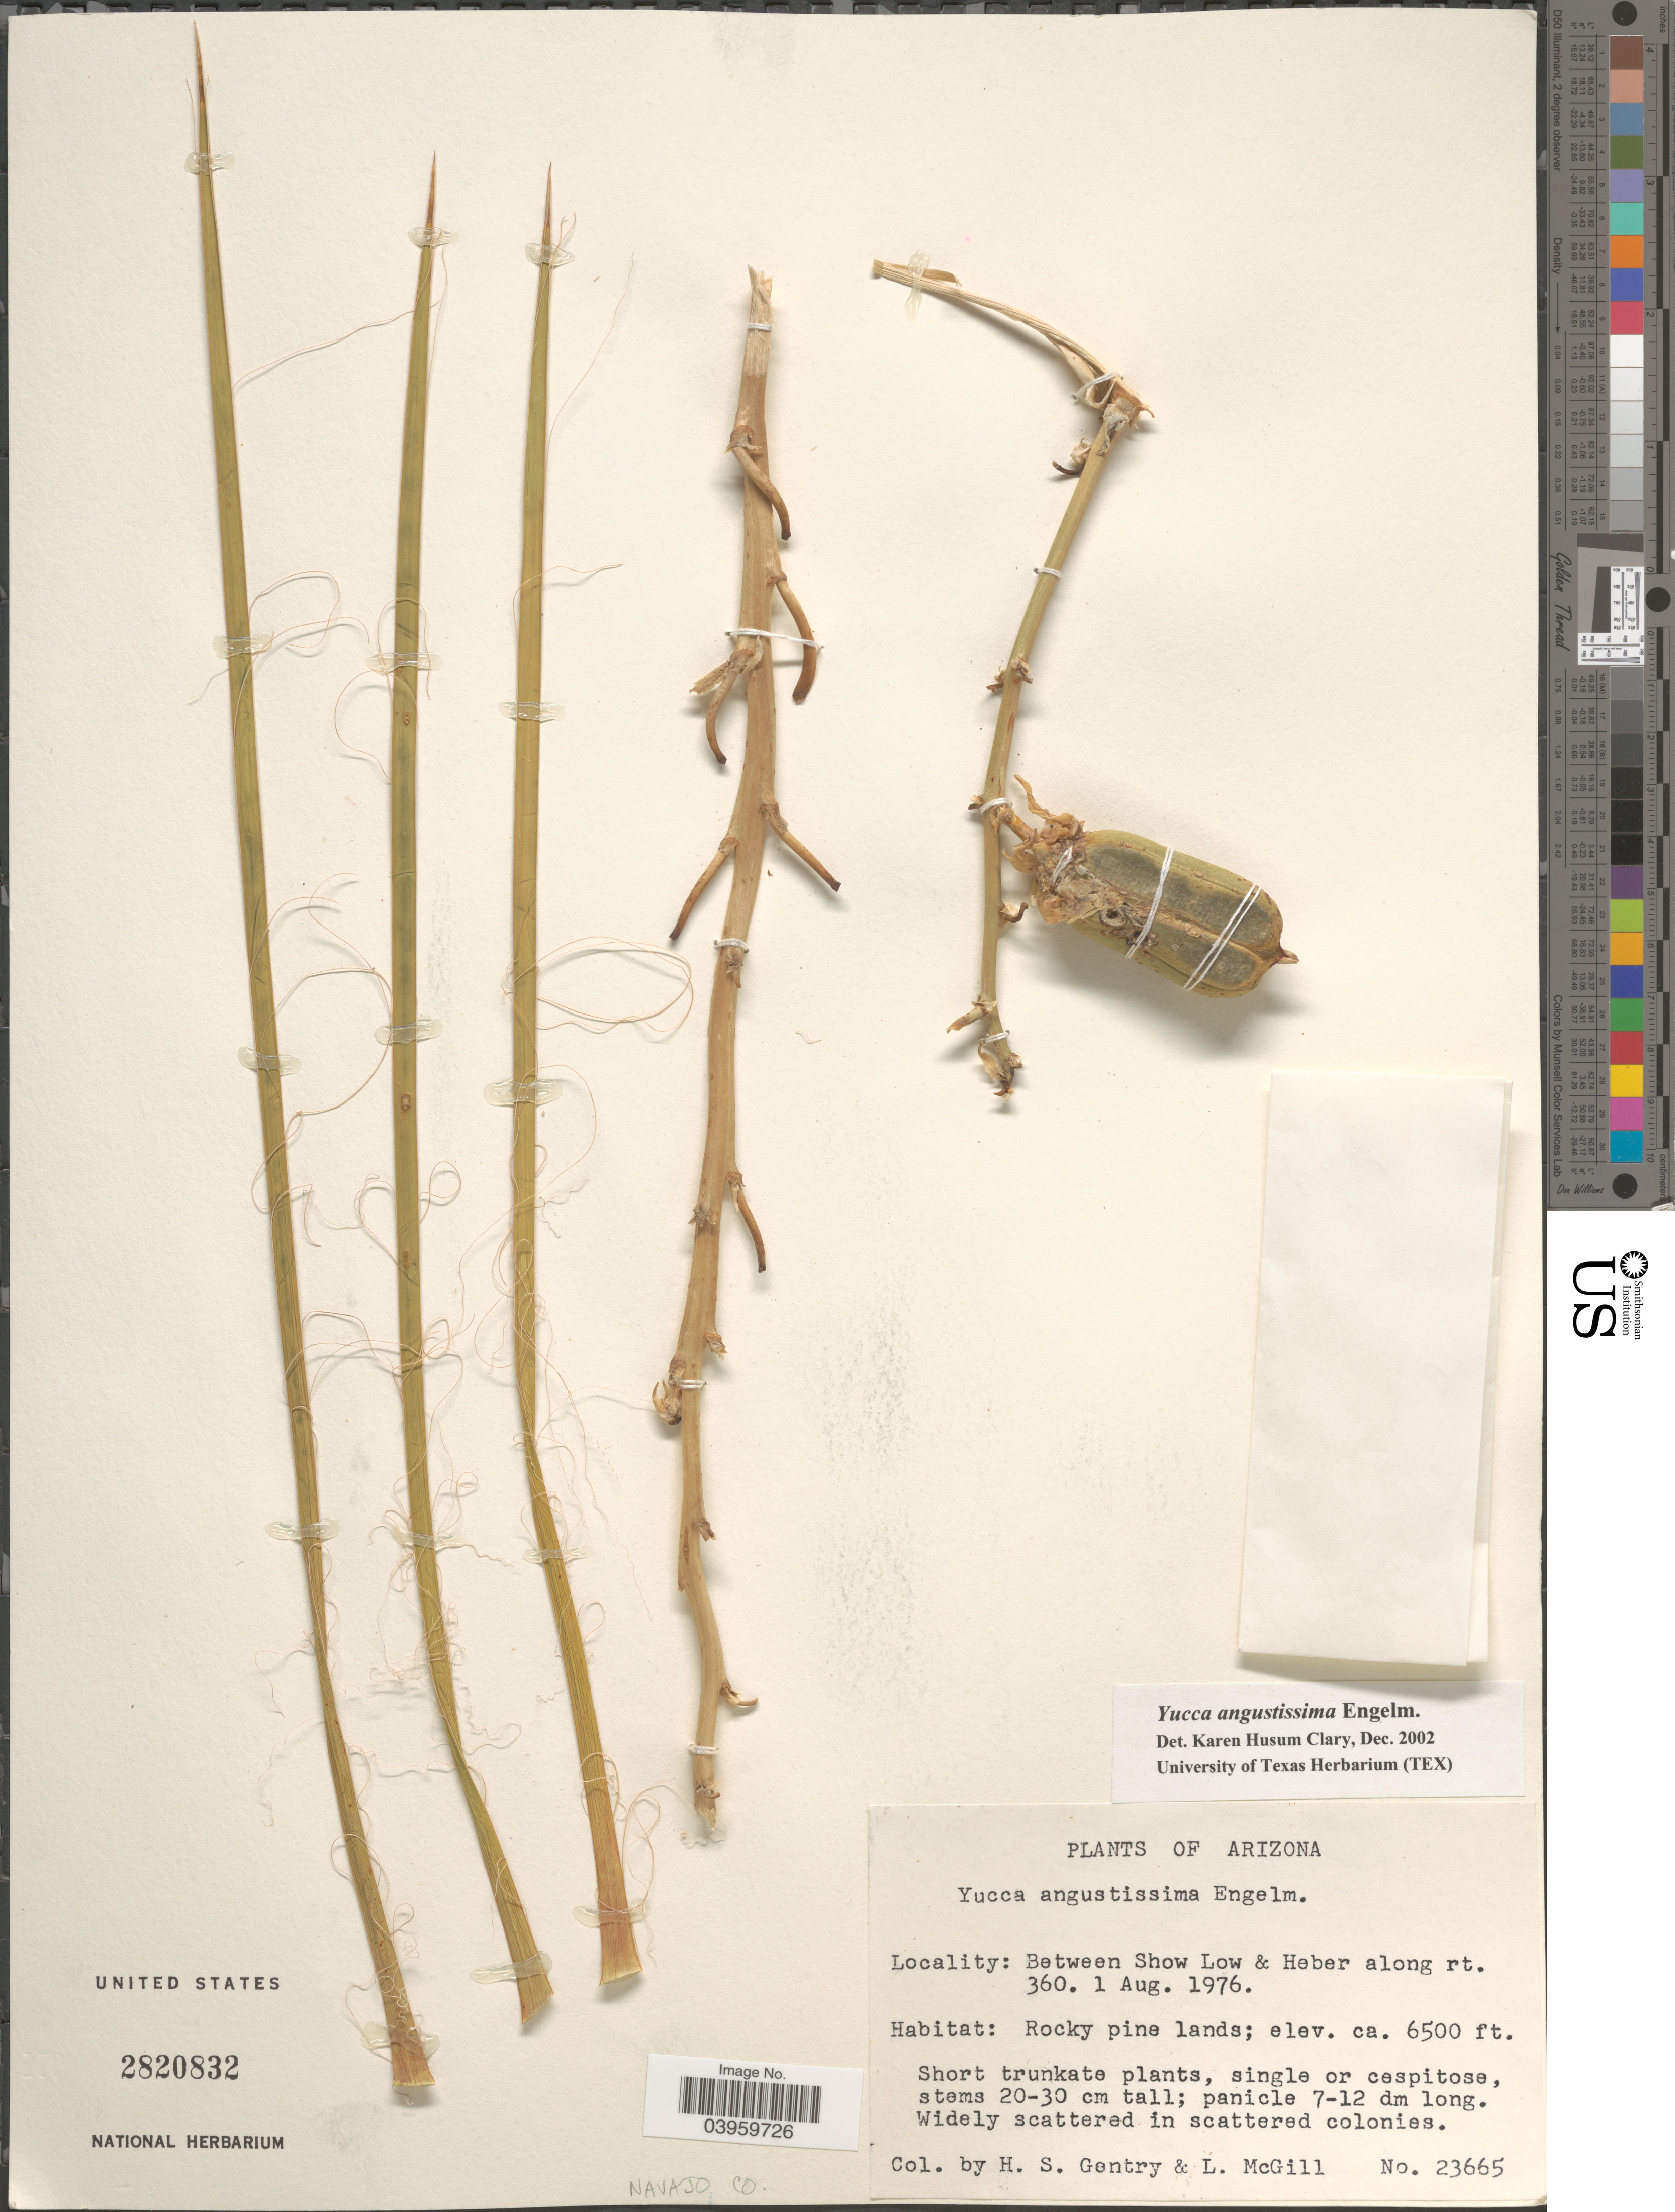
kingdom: Plantae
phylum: Tracheophyta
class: Liliopsida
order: Asparagales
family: Asparagaceae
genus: Yucca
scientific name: Yucca angustissima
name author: Engelm. ex Trel.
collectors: H. S. Gentry & L. McGill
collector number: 23665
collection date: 1976-08-01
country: United States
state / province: Arizona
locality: Navajo Co. Between Show Low & Heber along rt. 360.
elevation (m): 1981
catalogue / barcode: US 2820832